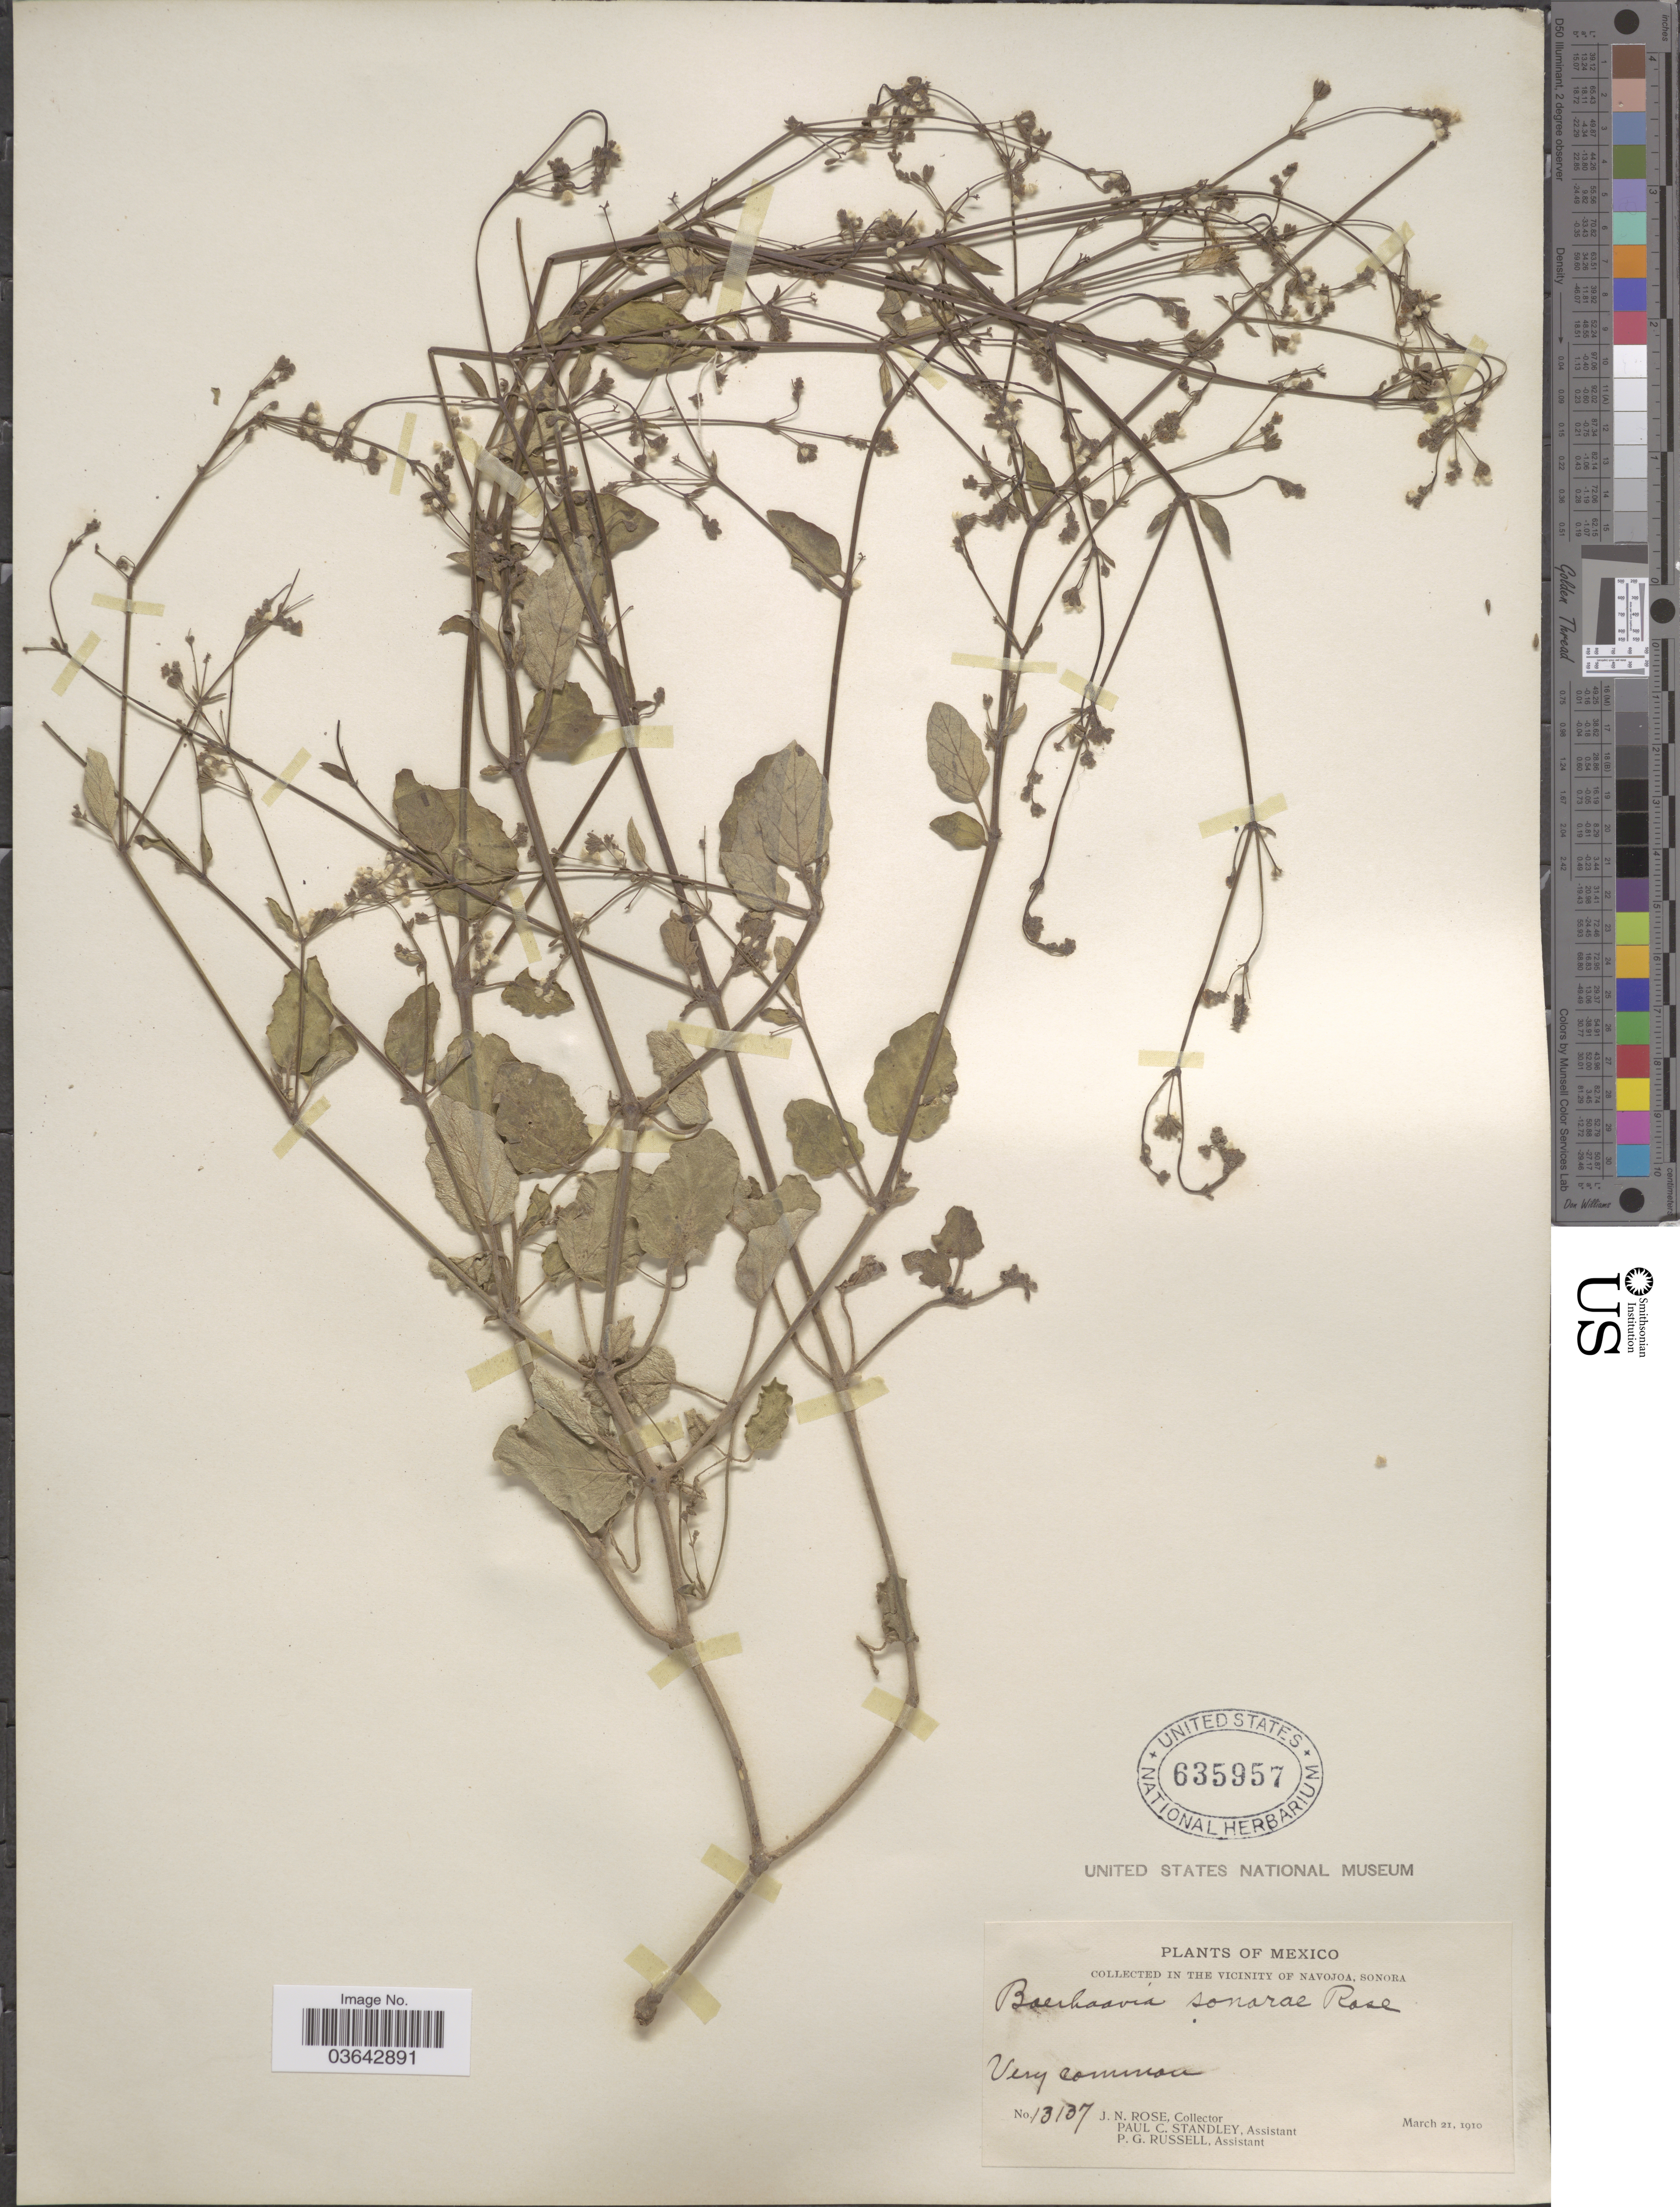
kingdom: Plantae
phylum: Tracheophyta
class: Magnoliopsida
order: Caryophyllales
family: Nyctaginaceae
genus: Boerhavia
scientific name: Boerhavia caribaea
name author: Jacq.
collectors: J. N. Rose, P. C. Standley & P. G. Russell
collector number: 13137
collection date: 1910-03-21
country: Mexico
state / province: Sonora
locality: In the vicinity of Navojoa.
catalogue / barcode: US 635957